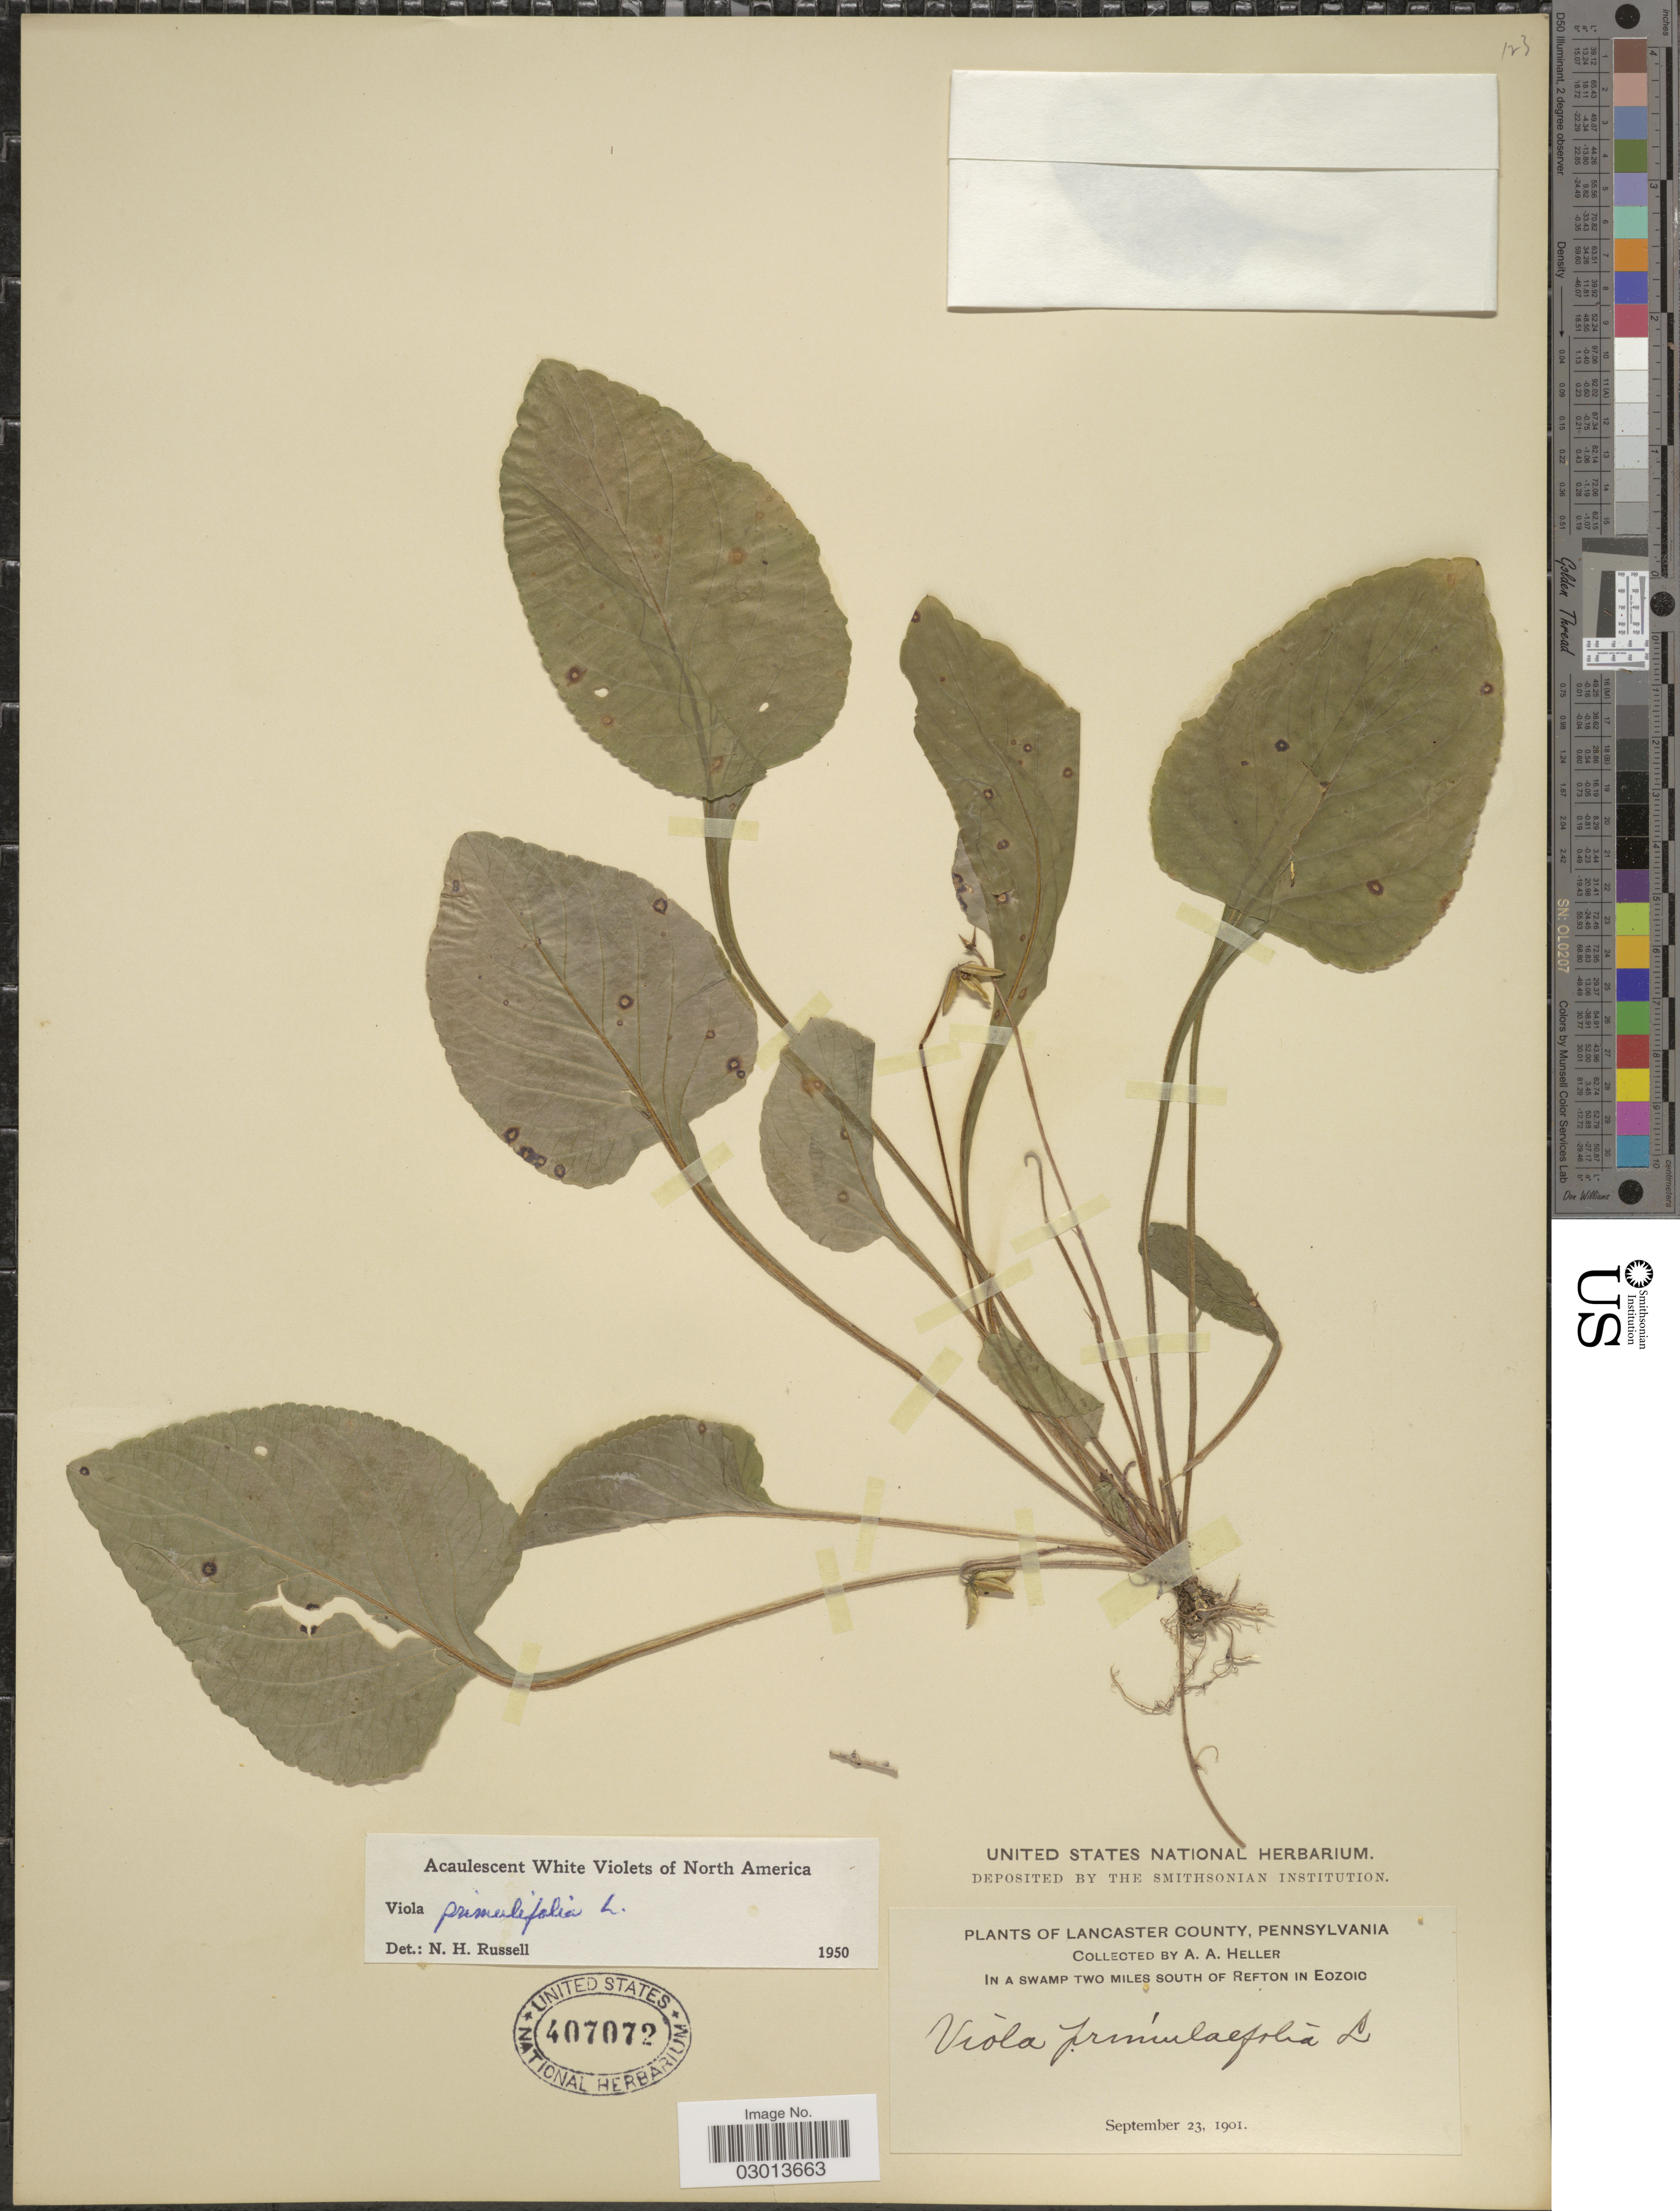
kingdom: Plantae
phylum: Tracheophyta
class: Magnoliopsida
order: Malpighiales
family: Violaceae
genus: Viola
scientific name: Viola primulifolia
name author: L.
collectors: A. A. Heller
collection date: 1901-09-23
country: United States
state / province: Pennsylvania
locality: Lancaster County. In a swamp two miles south of Refton in Eozoic.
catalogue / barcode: US 407072